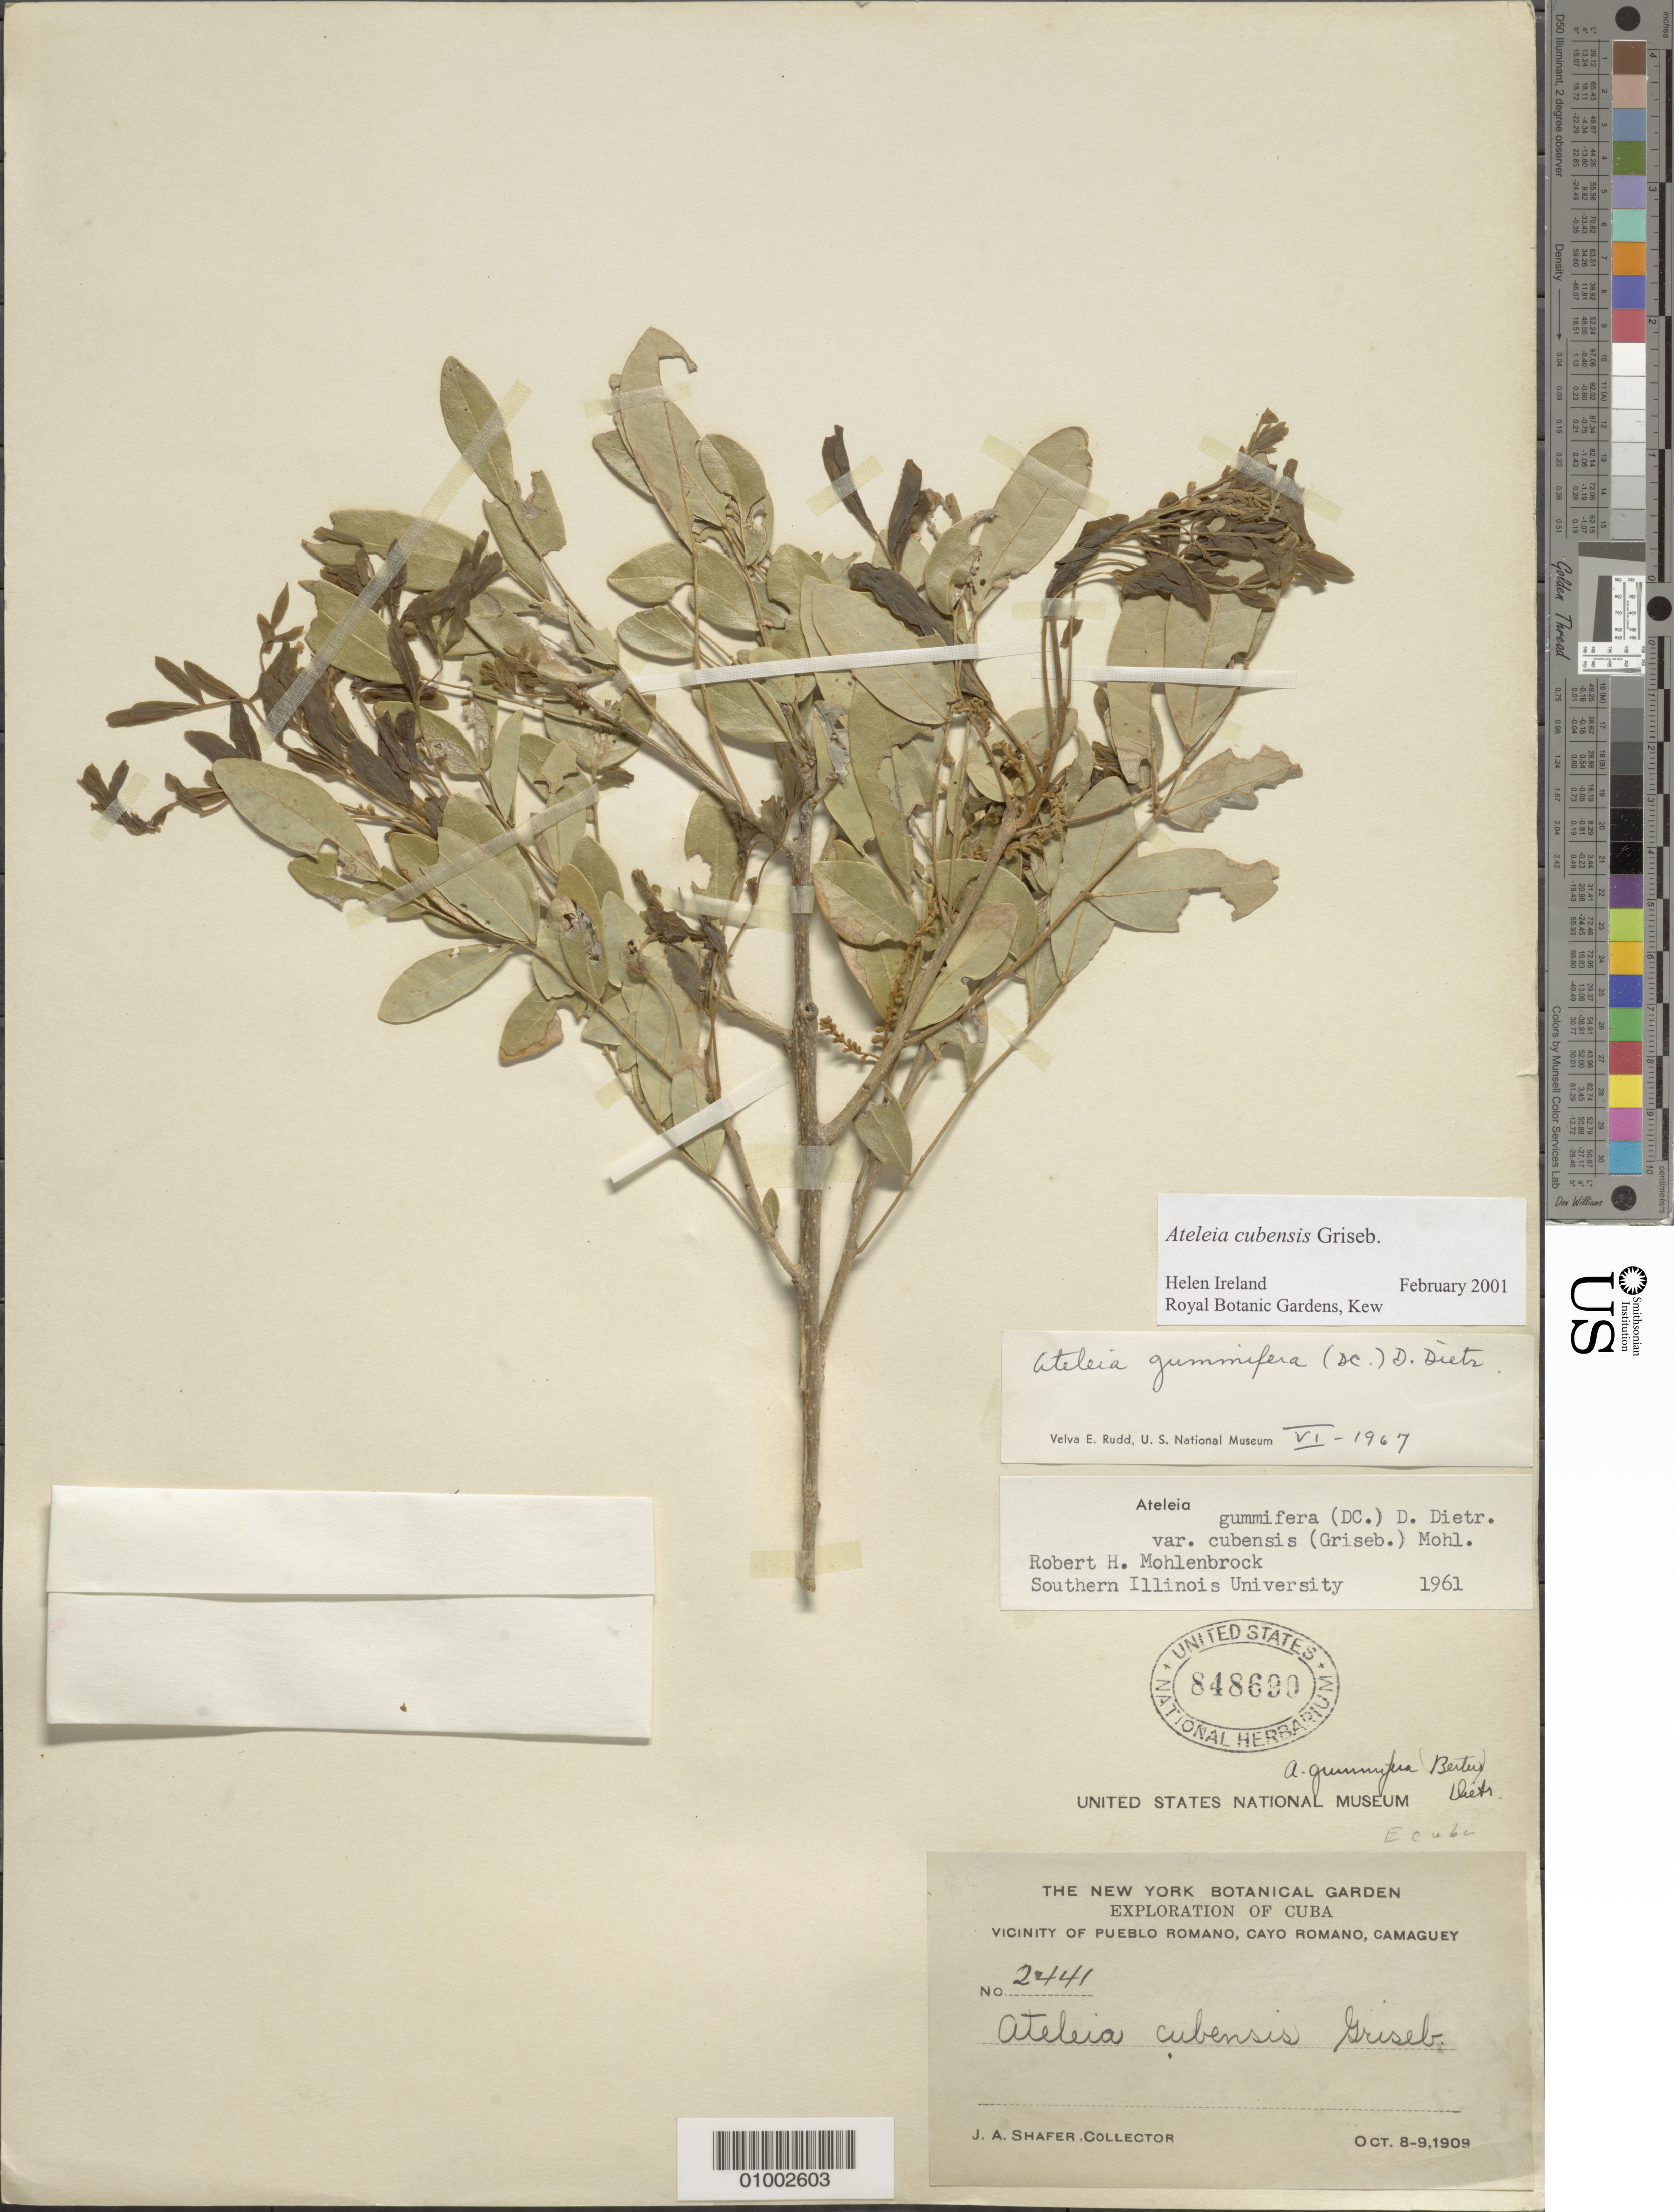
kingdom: Plantae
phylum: Tracheophyta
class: Magnoliopsida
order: Fabales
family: Fabaceae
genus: Ateleia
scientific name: Ateleia gummifera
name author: (Bertero ex DC.) D. Dietr.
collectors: J. A. Shafer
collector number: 2441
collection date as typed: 08 Oct 1909 to 09 Oct 1909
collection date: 1909-10-08/1909-10-09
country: Cuba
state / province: Camagüey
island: Cuba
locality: Pueblo Romano, Cayo Romano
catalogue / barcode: US 848690